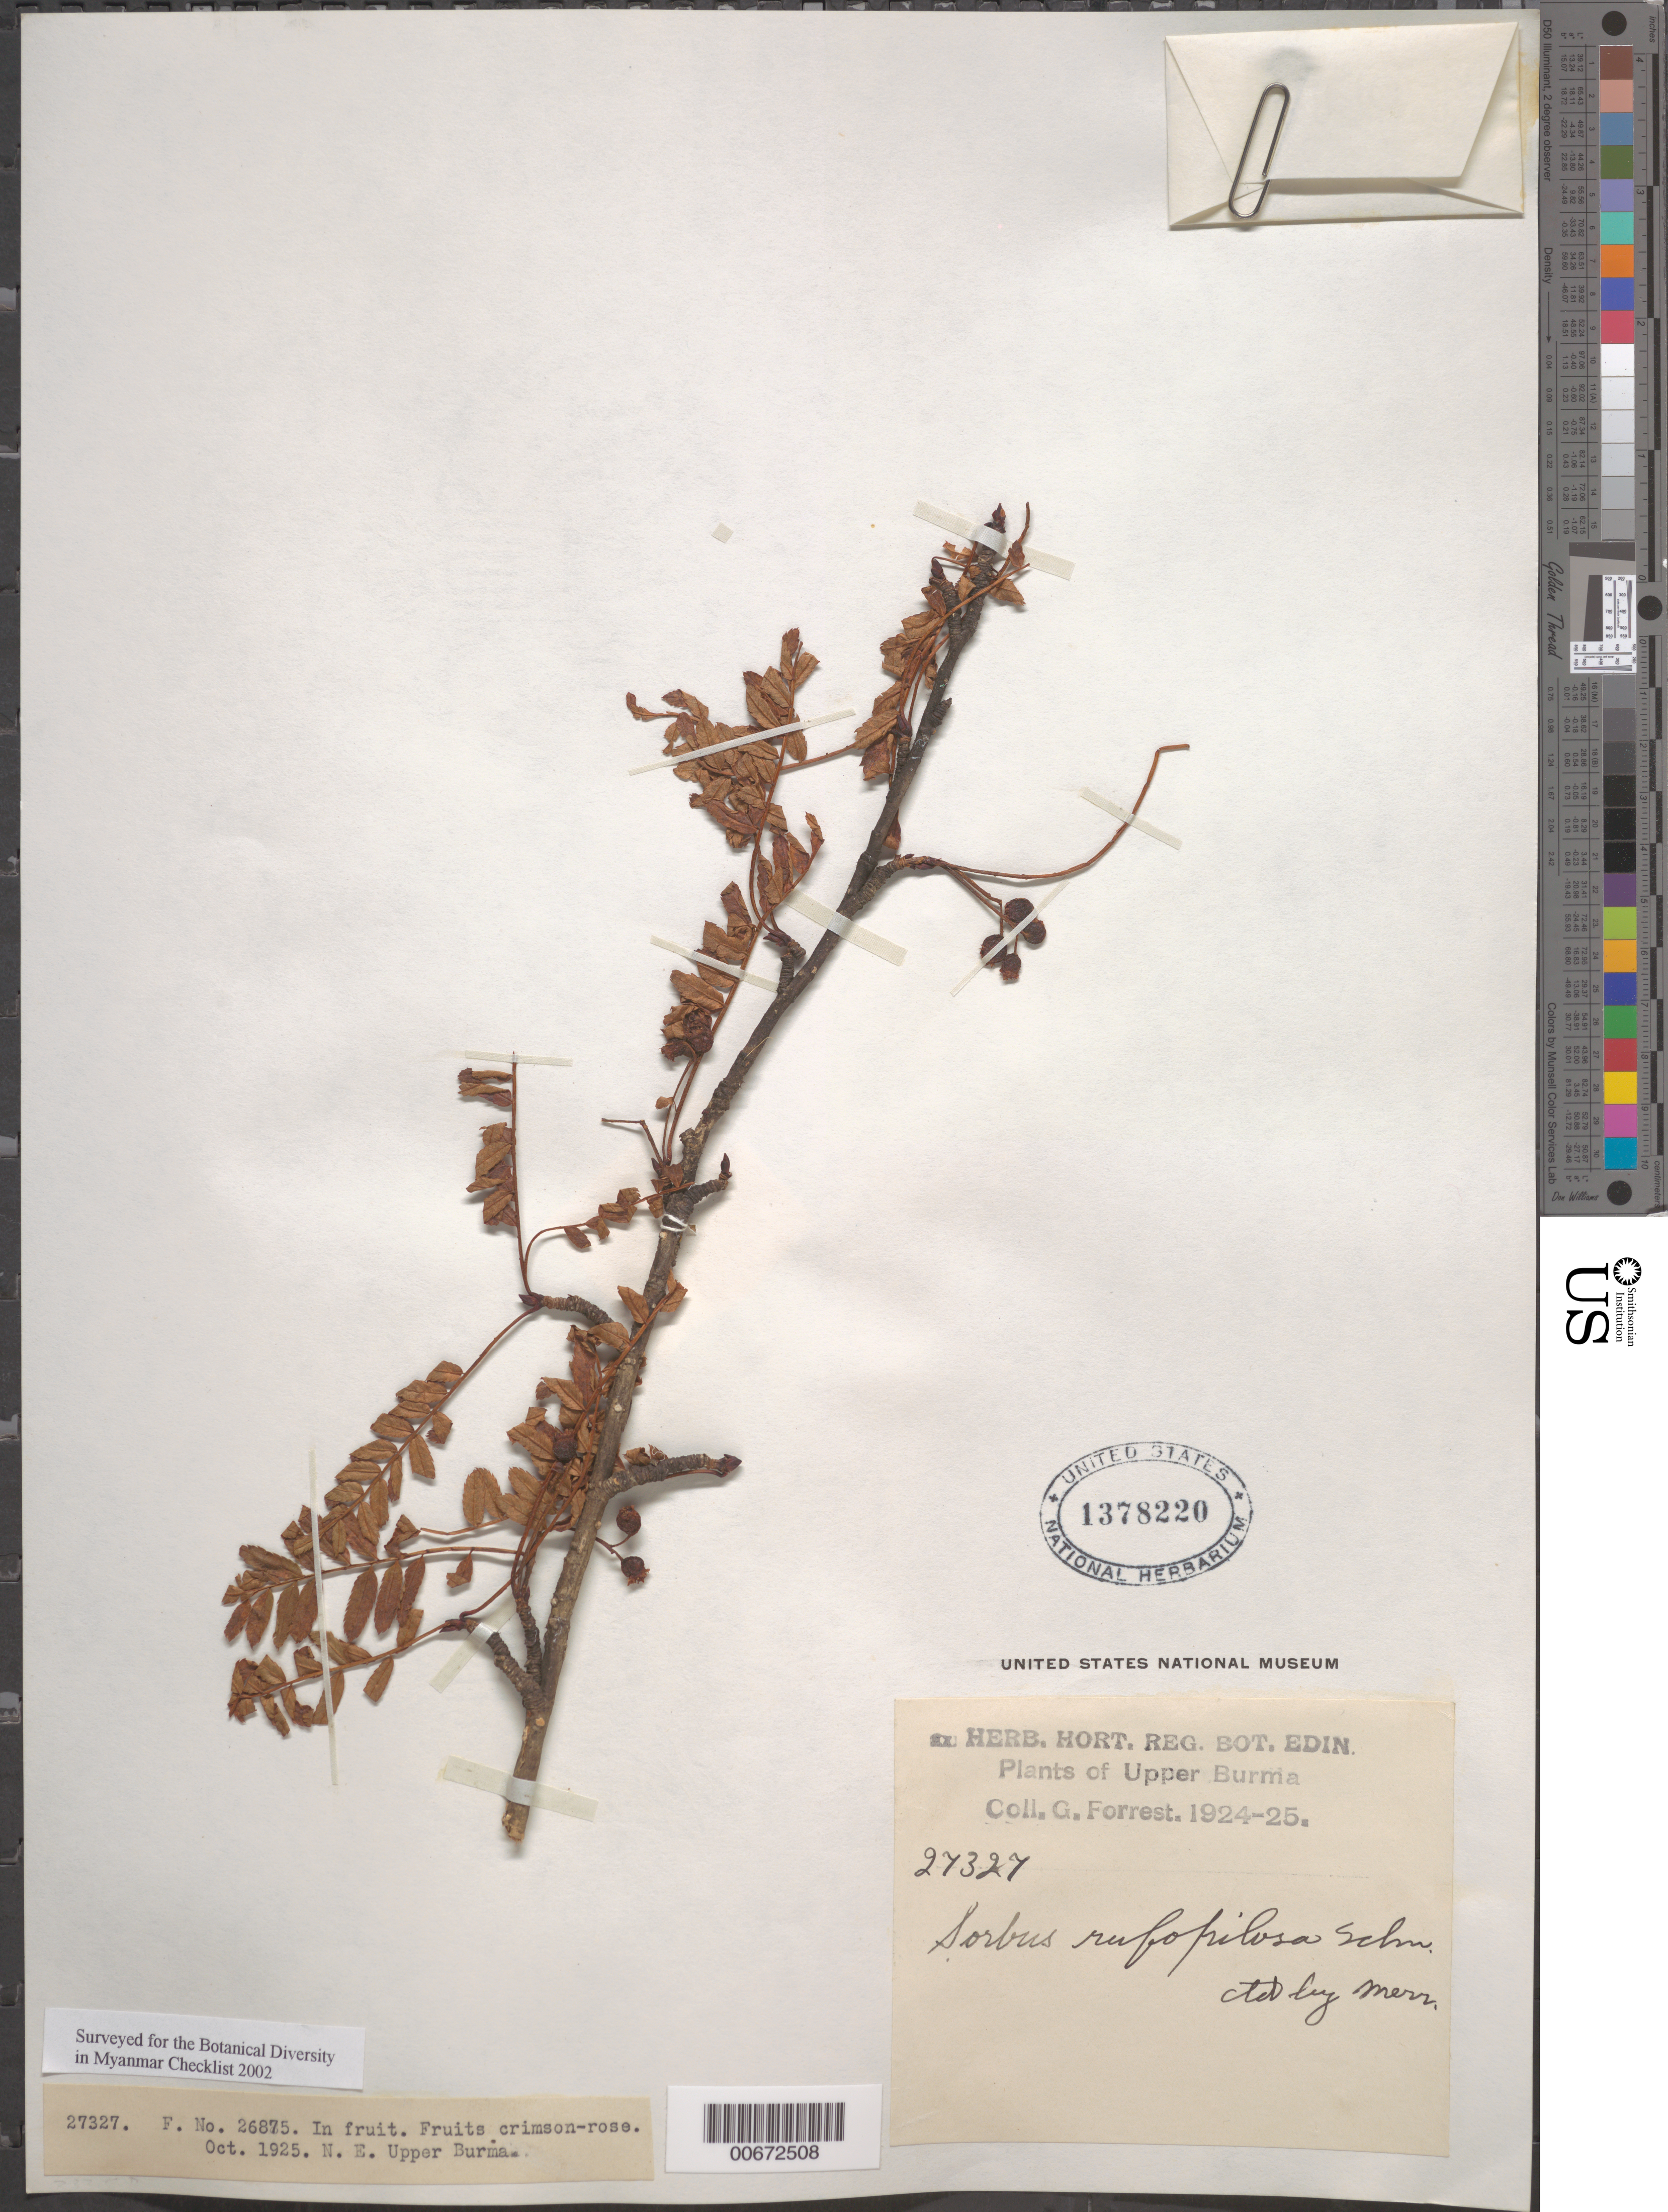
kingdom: Plantae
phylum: Tracheophyta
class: Magnoliopsida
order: Rosales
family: Rosaceae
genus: Sorbus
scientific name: Sorbus rufopilosa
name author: C.K. Schneid.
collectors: G. Forrest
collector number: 27327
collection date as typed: Oct 1925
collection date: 1925-10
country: Myanmar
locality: NE Upper Burma.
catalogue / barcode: US 1378220